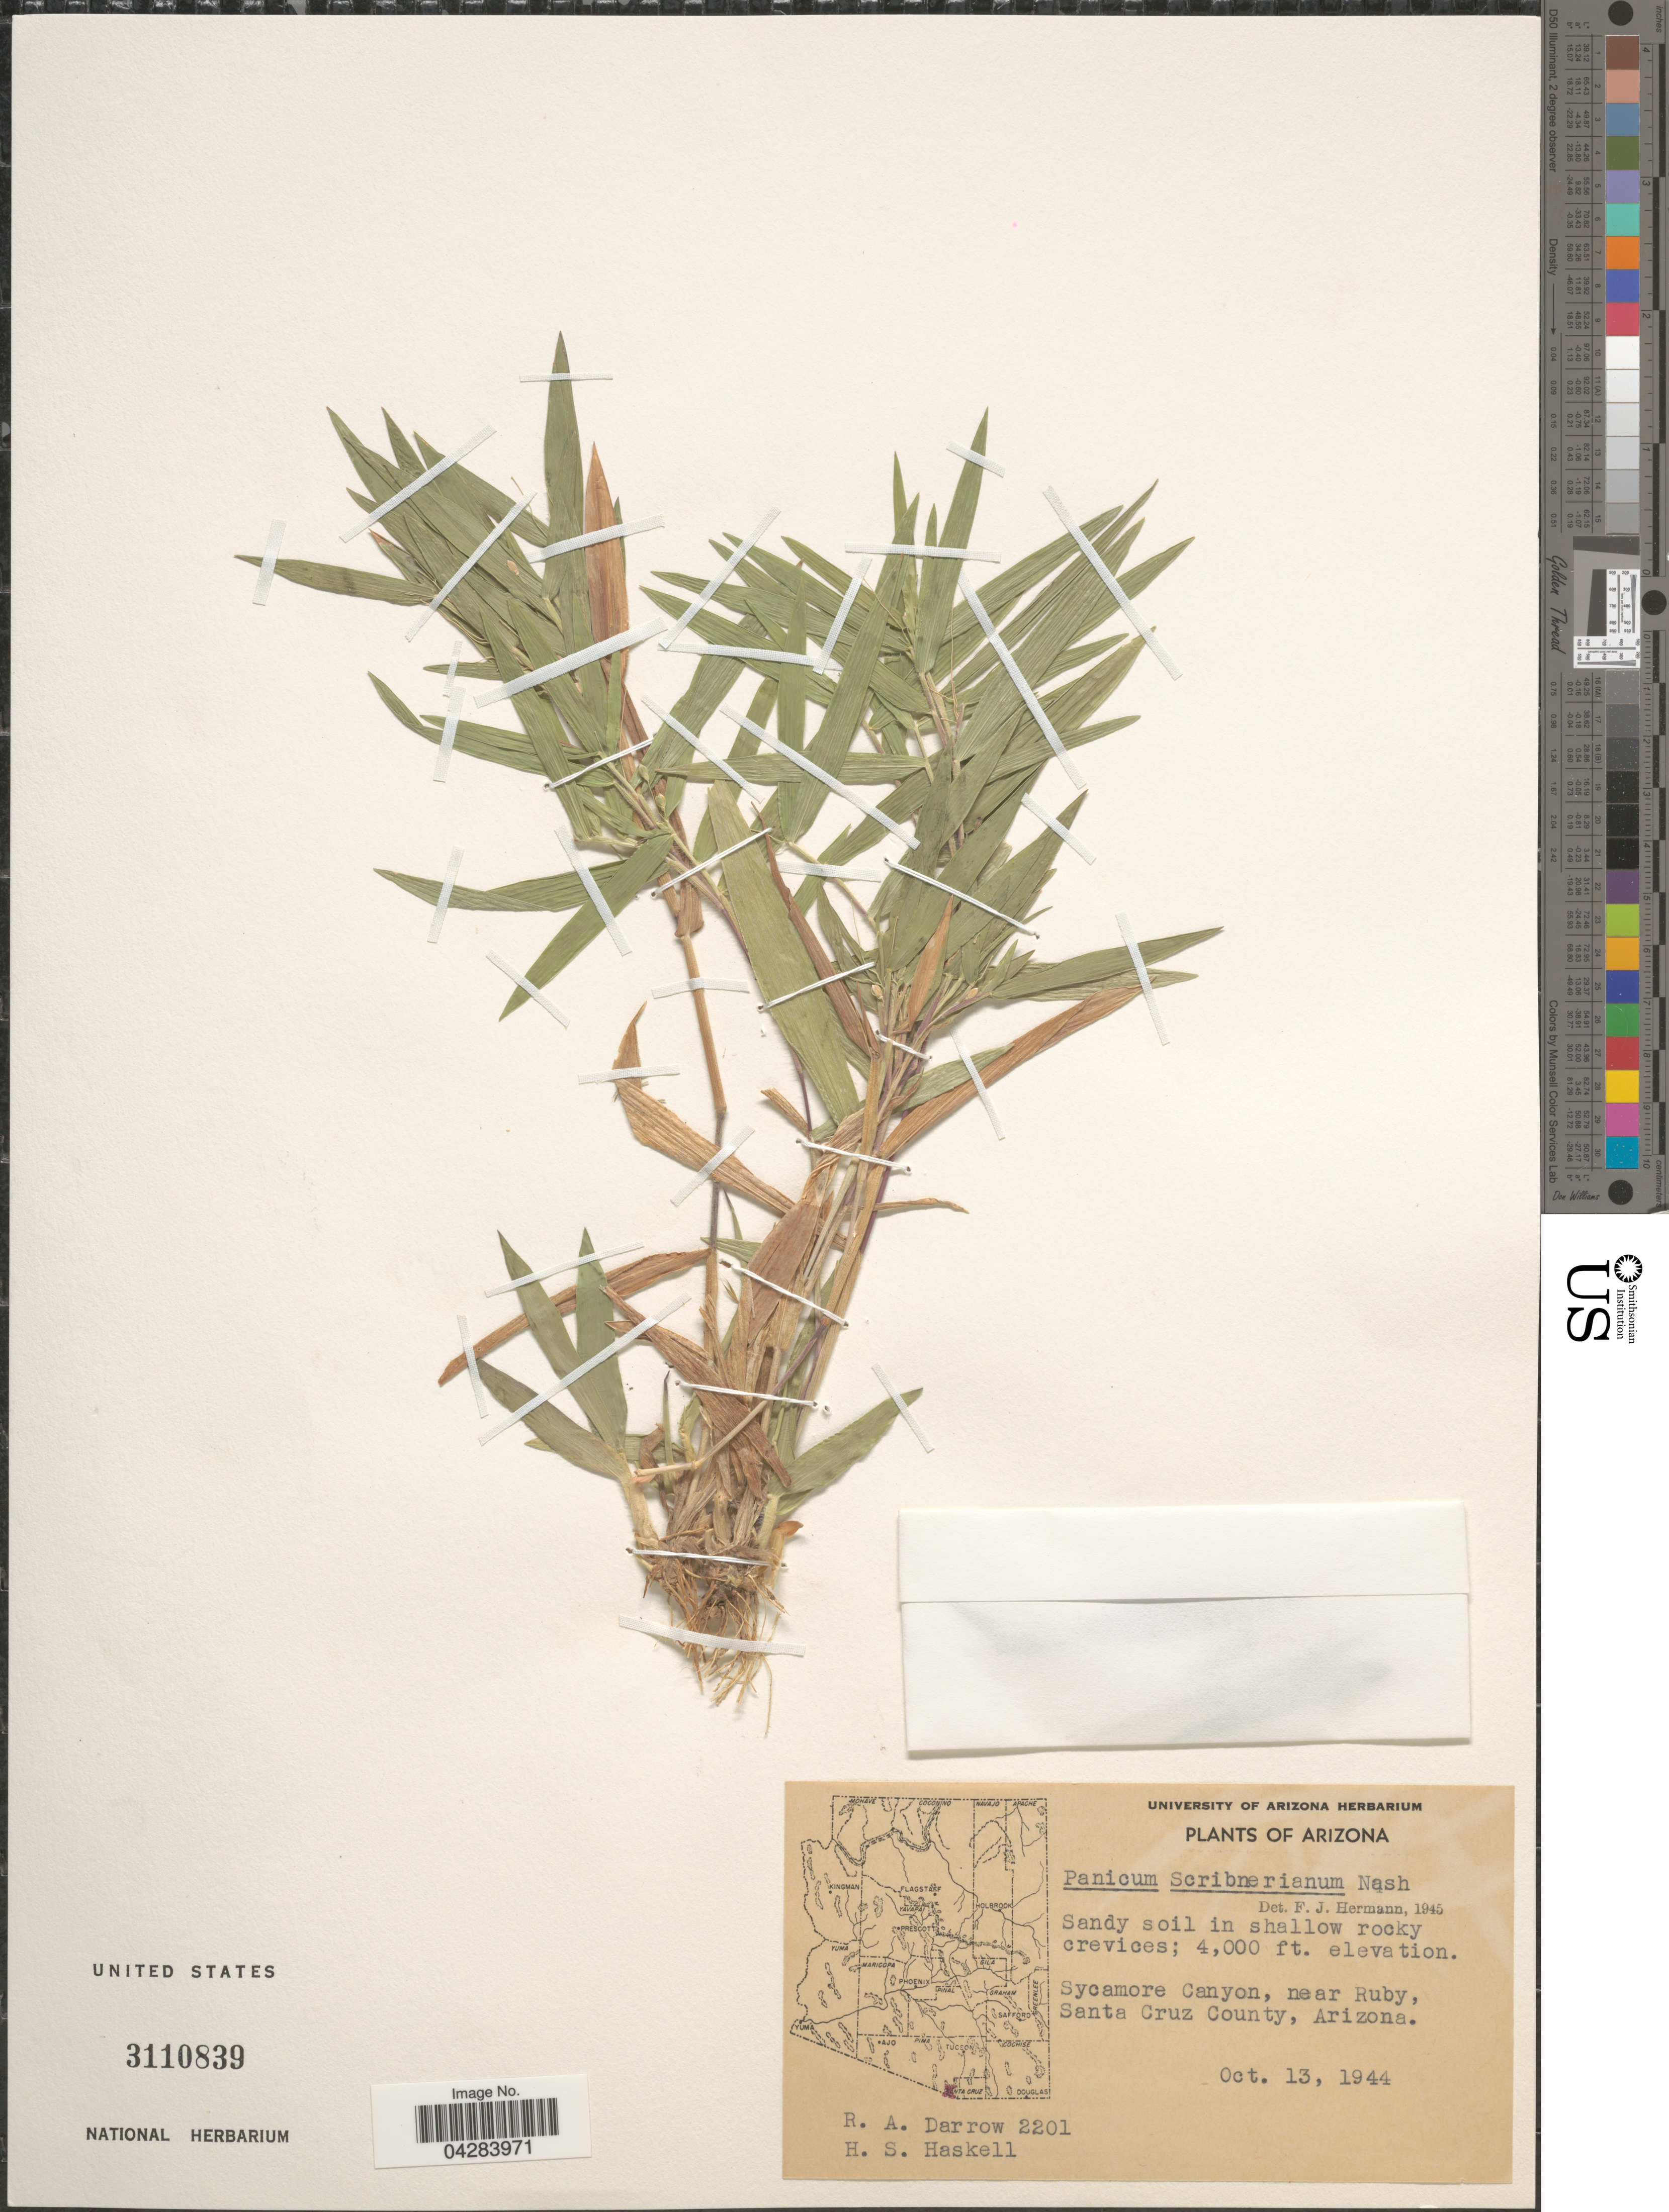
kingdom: Plantae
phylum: Tracheophyta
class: Liliopsida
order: Poales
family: Poaceae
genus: Dichanthelium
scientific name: Dichanthelium oligosanthes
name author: (Schult.) Gould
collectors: R. A. Darrow & H. Haskell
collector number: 2201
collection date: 1944-10-13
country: United States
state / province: Arizona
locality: Sandy soil in shallow rocky crevices; Sycamore Canyon, near Ruby, Santa Cruz County.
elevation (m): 1219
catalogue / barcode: US 3110839